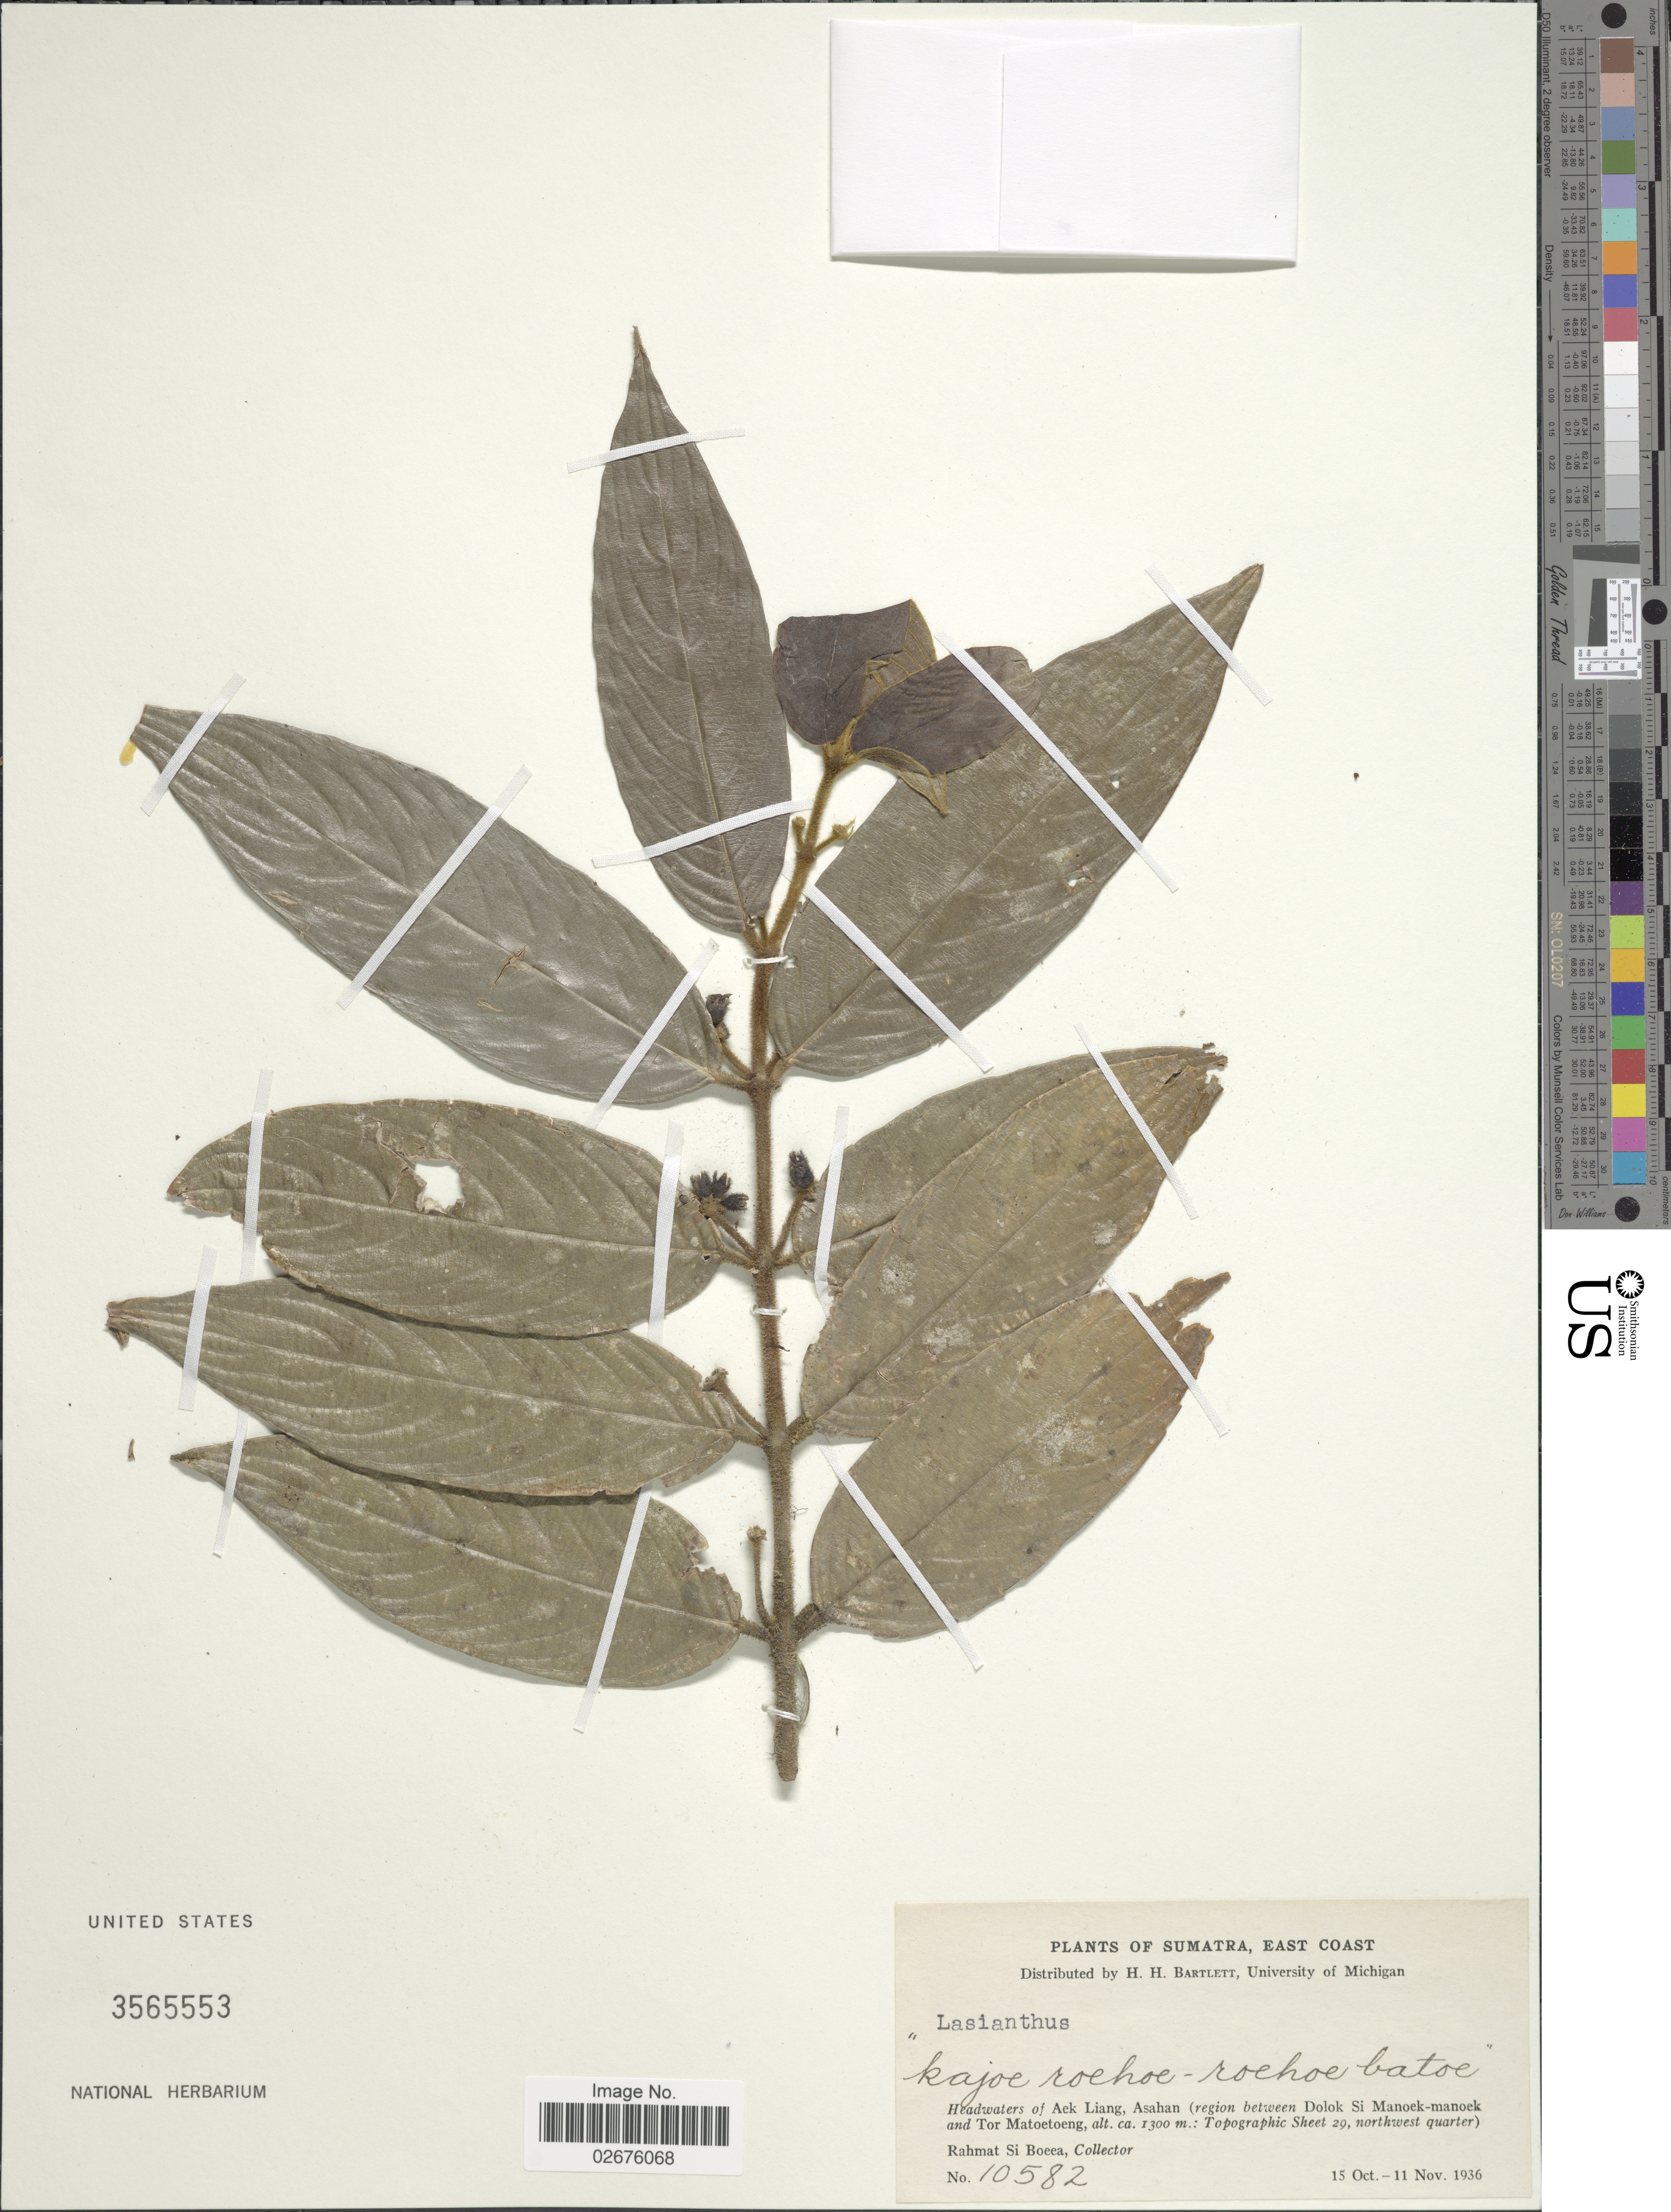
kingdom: Plantae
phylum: Tracheophyta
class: Magnoliopsida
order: Gentianales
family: Rubiaceae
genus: Lasianthus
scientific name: Lasianthus sp.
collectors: Rahmat Si Boeea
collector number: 10582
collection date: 1936-10-15/1936-11-11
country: Indonesia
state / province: Sumatra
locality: East Coast. Headwaters of Aek Liang, Asahan (region between Dolok Si Manoek-manoek and Tor Matoetoeng: Topographic Sheet 29, northwest quarter)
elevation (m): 1300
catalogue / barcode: US 3565553